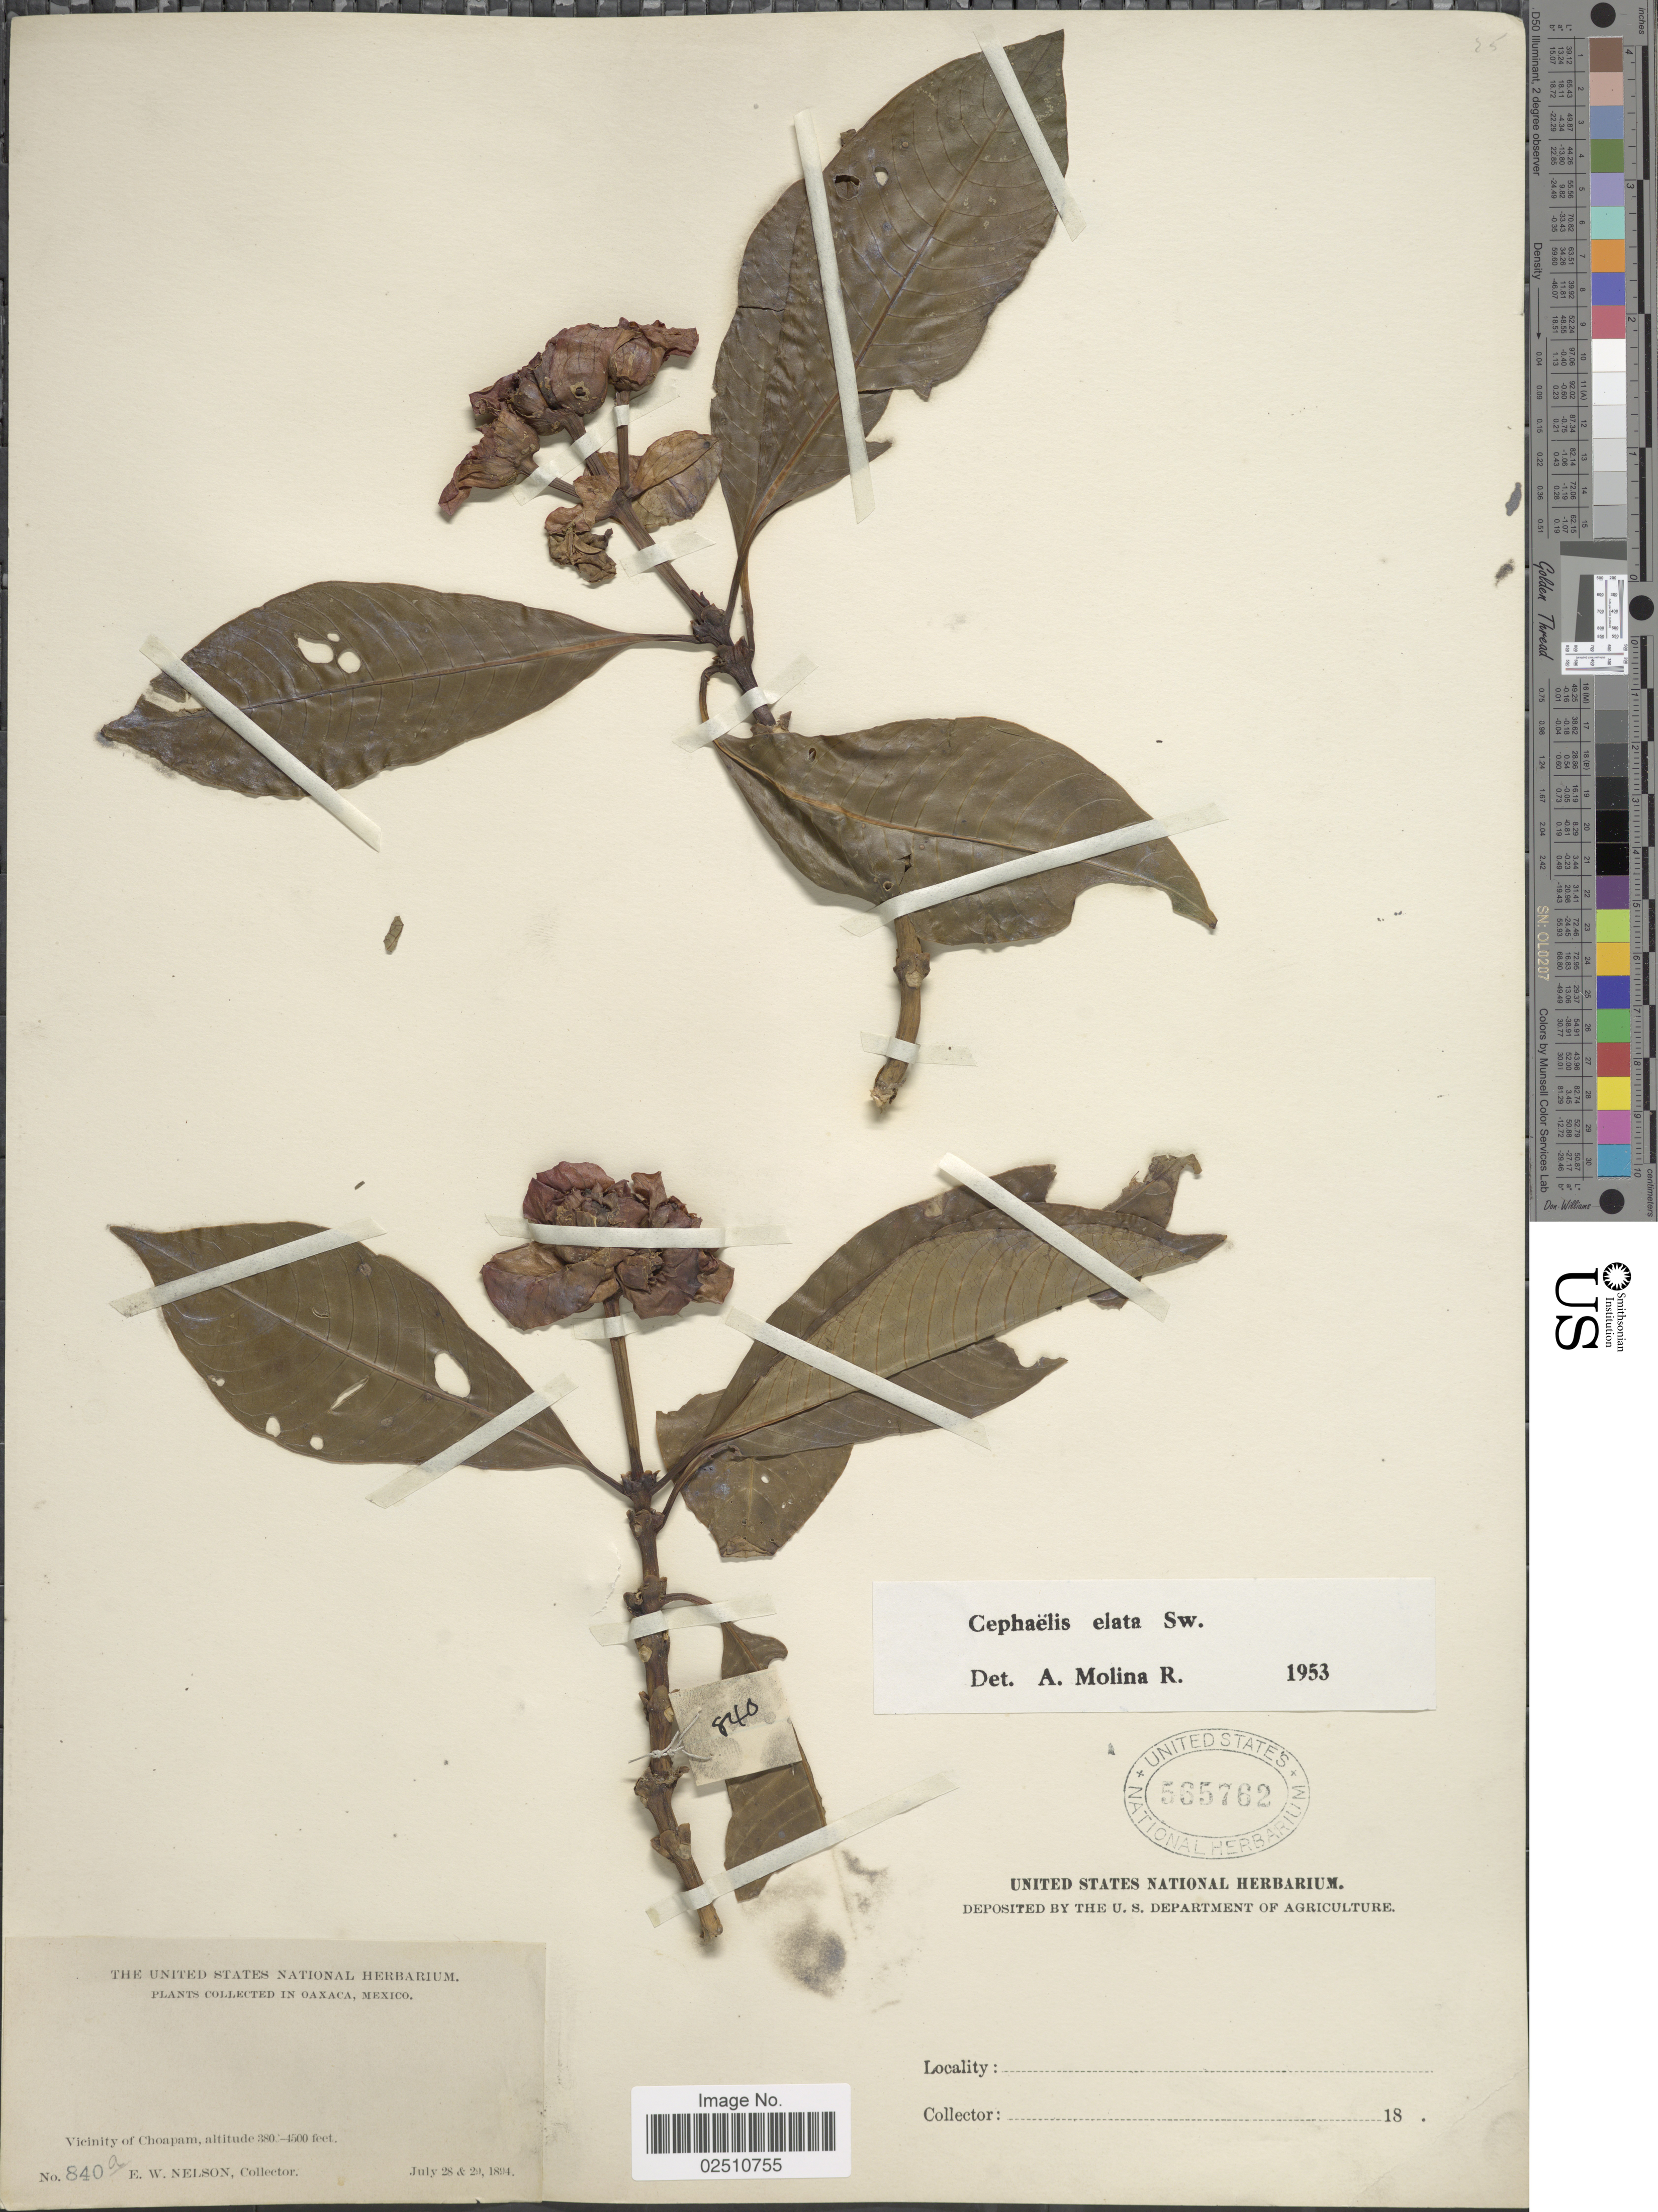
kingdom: Plantae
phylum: Tracheophyta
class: Magnoliopsida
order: Gentianales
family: Rubiaceae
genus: Psychotria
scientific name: Psychotria elata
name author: (Sw.) Hammel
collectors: E. W. Nelson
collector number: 840a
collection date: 1894-07-28/1894-07-29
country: Mexico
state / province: Oaxaca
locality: Vicinity of Choapam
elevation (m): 116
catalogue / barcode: US 565762